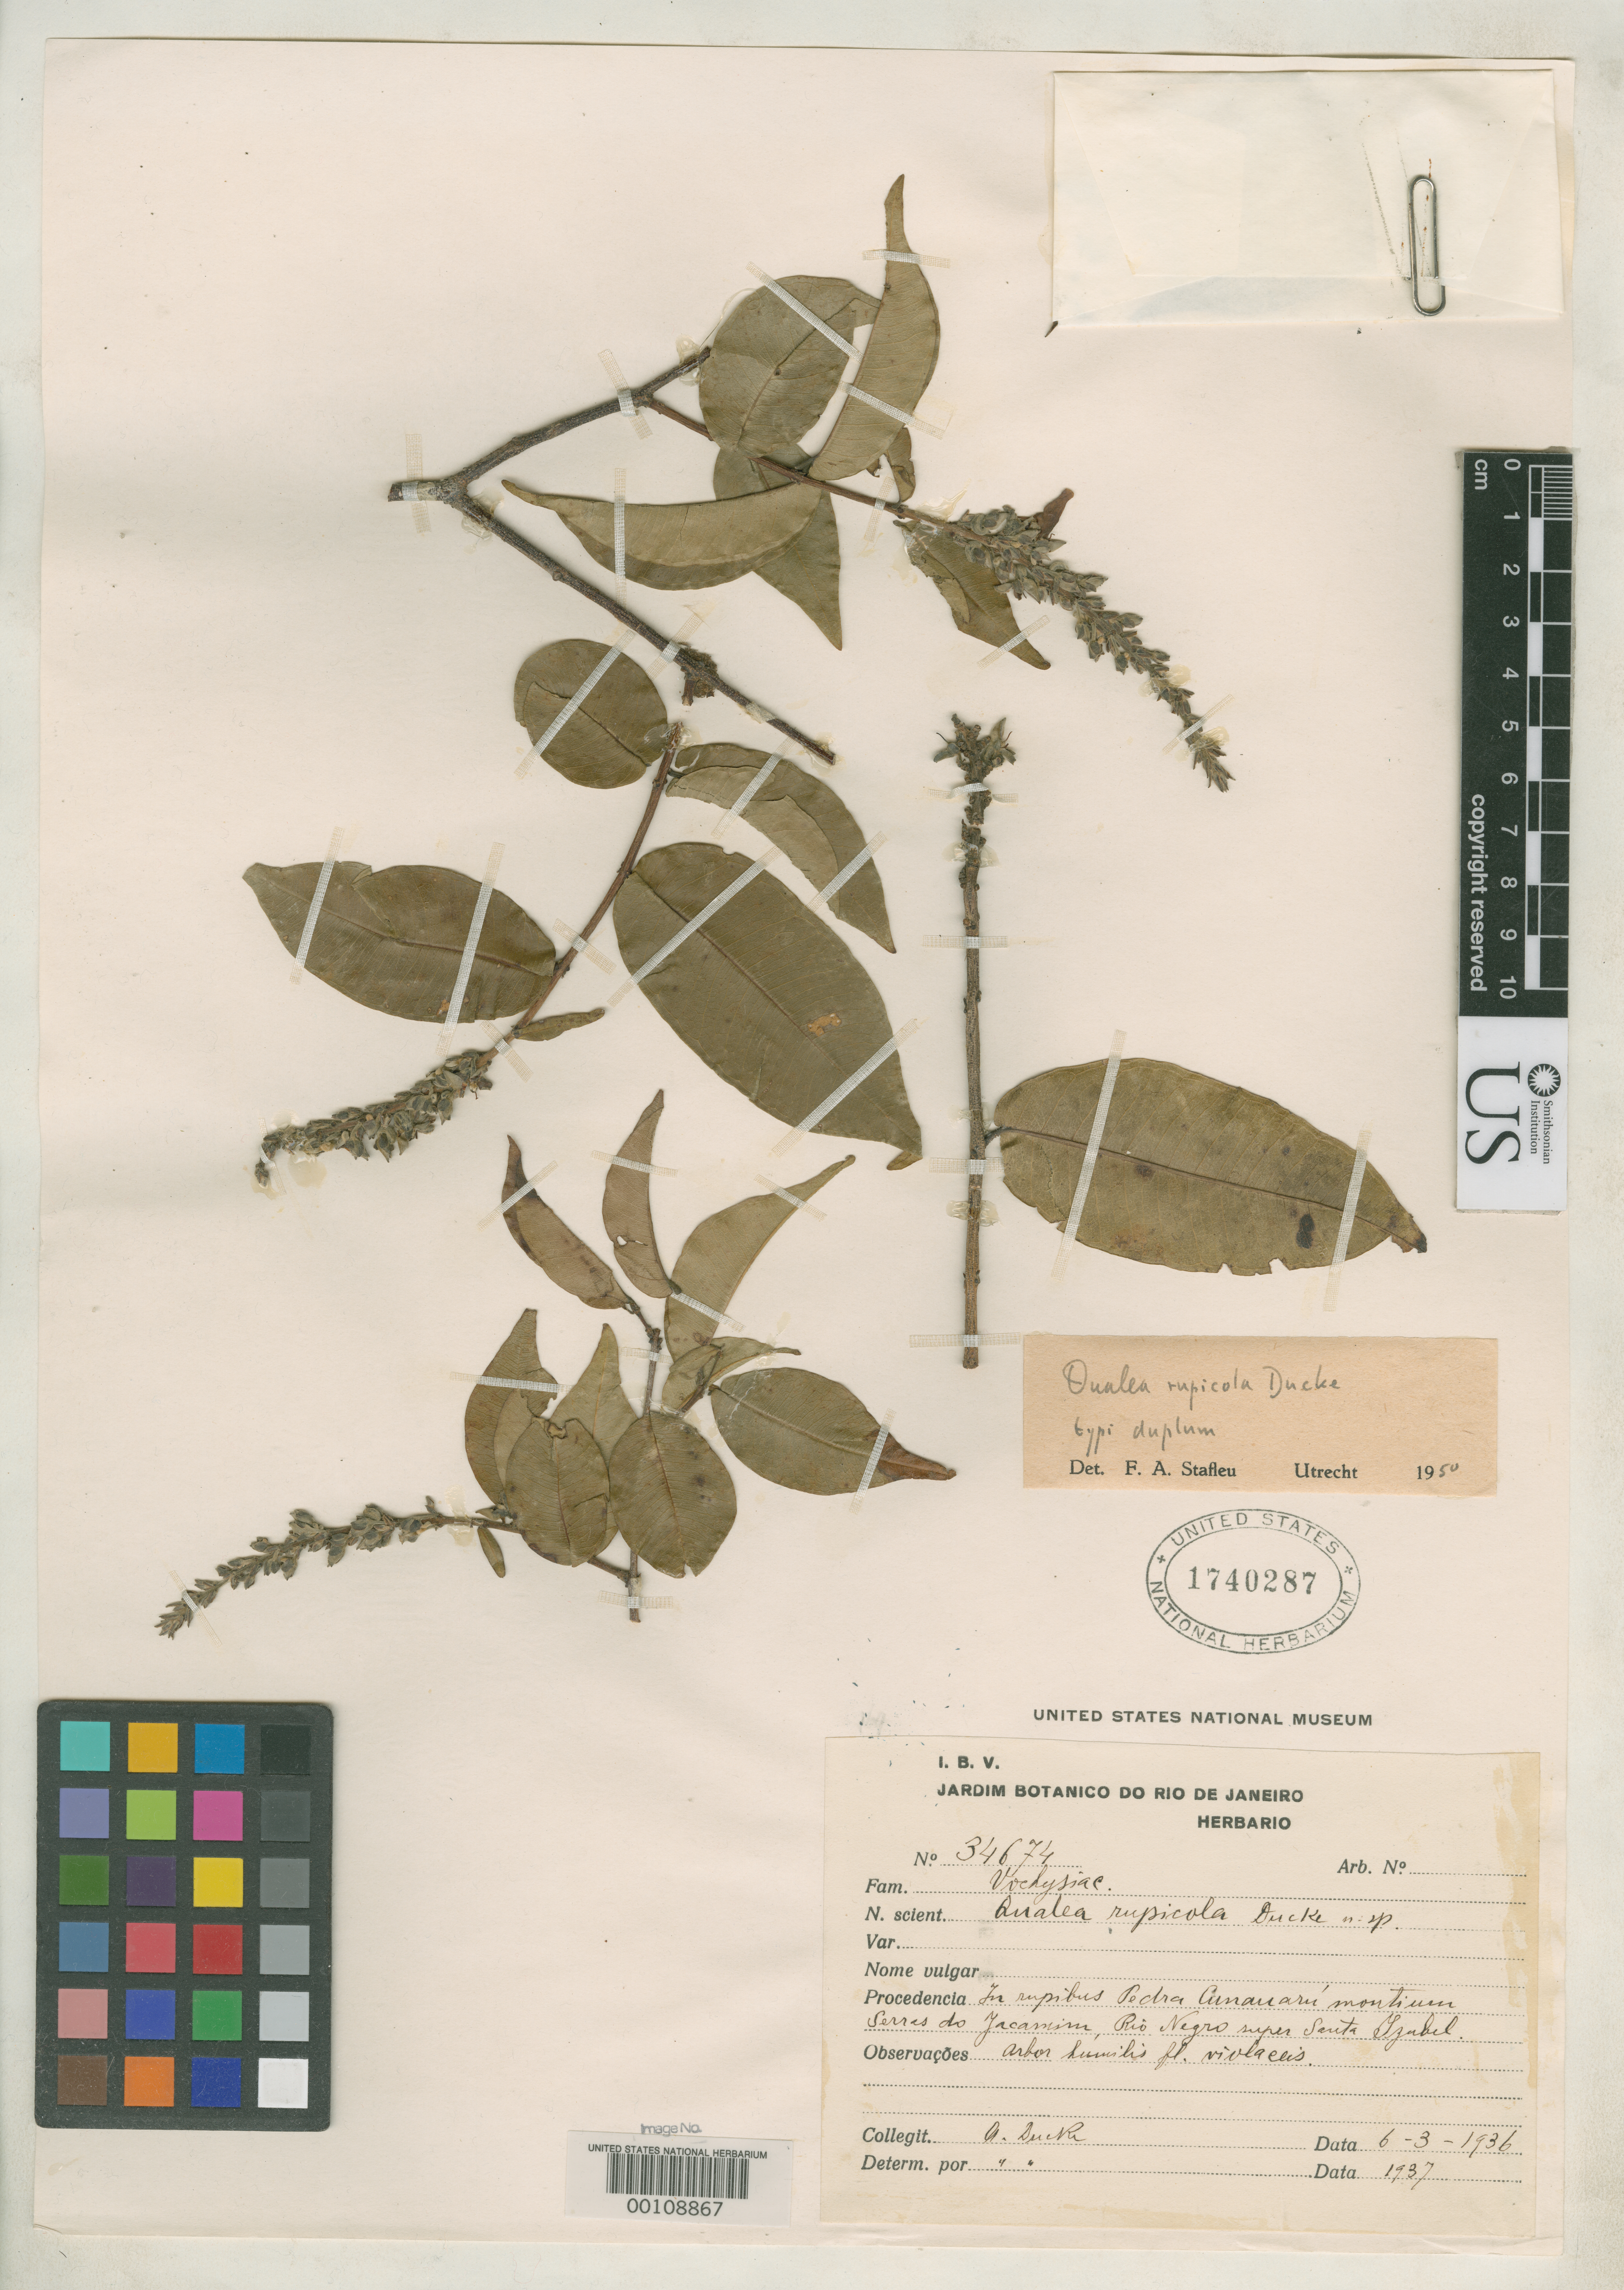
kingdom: Plantae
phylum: Tracheophyta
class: Magnoliopsida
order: Myrtales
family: Vochysiaceae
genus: Qualea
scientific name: Qualea rupicola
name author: Ducke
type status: Isotype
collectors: A. Ducke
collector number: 34674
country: Brazil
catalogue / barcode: US 1740287